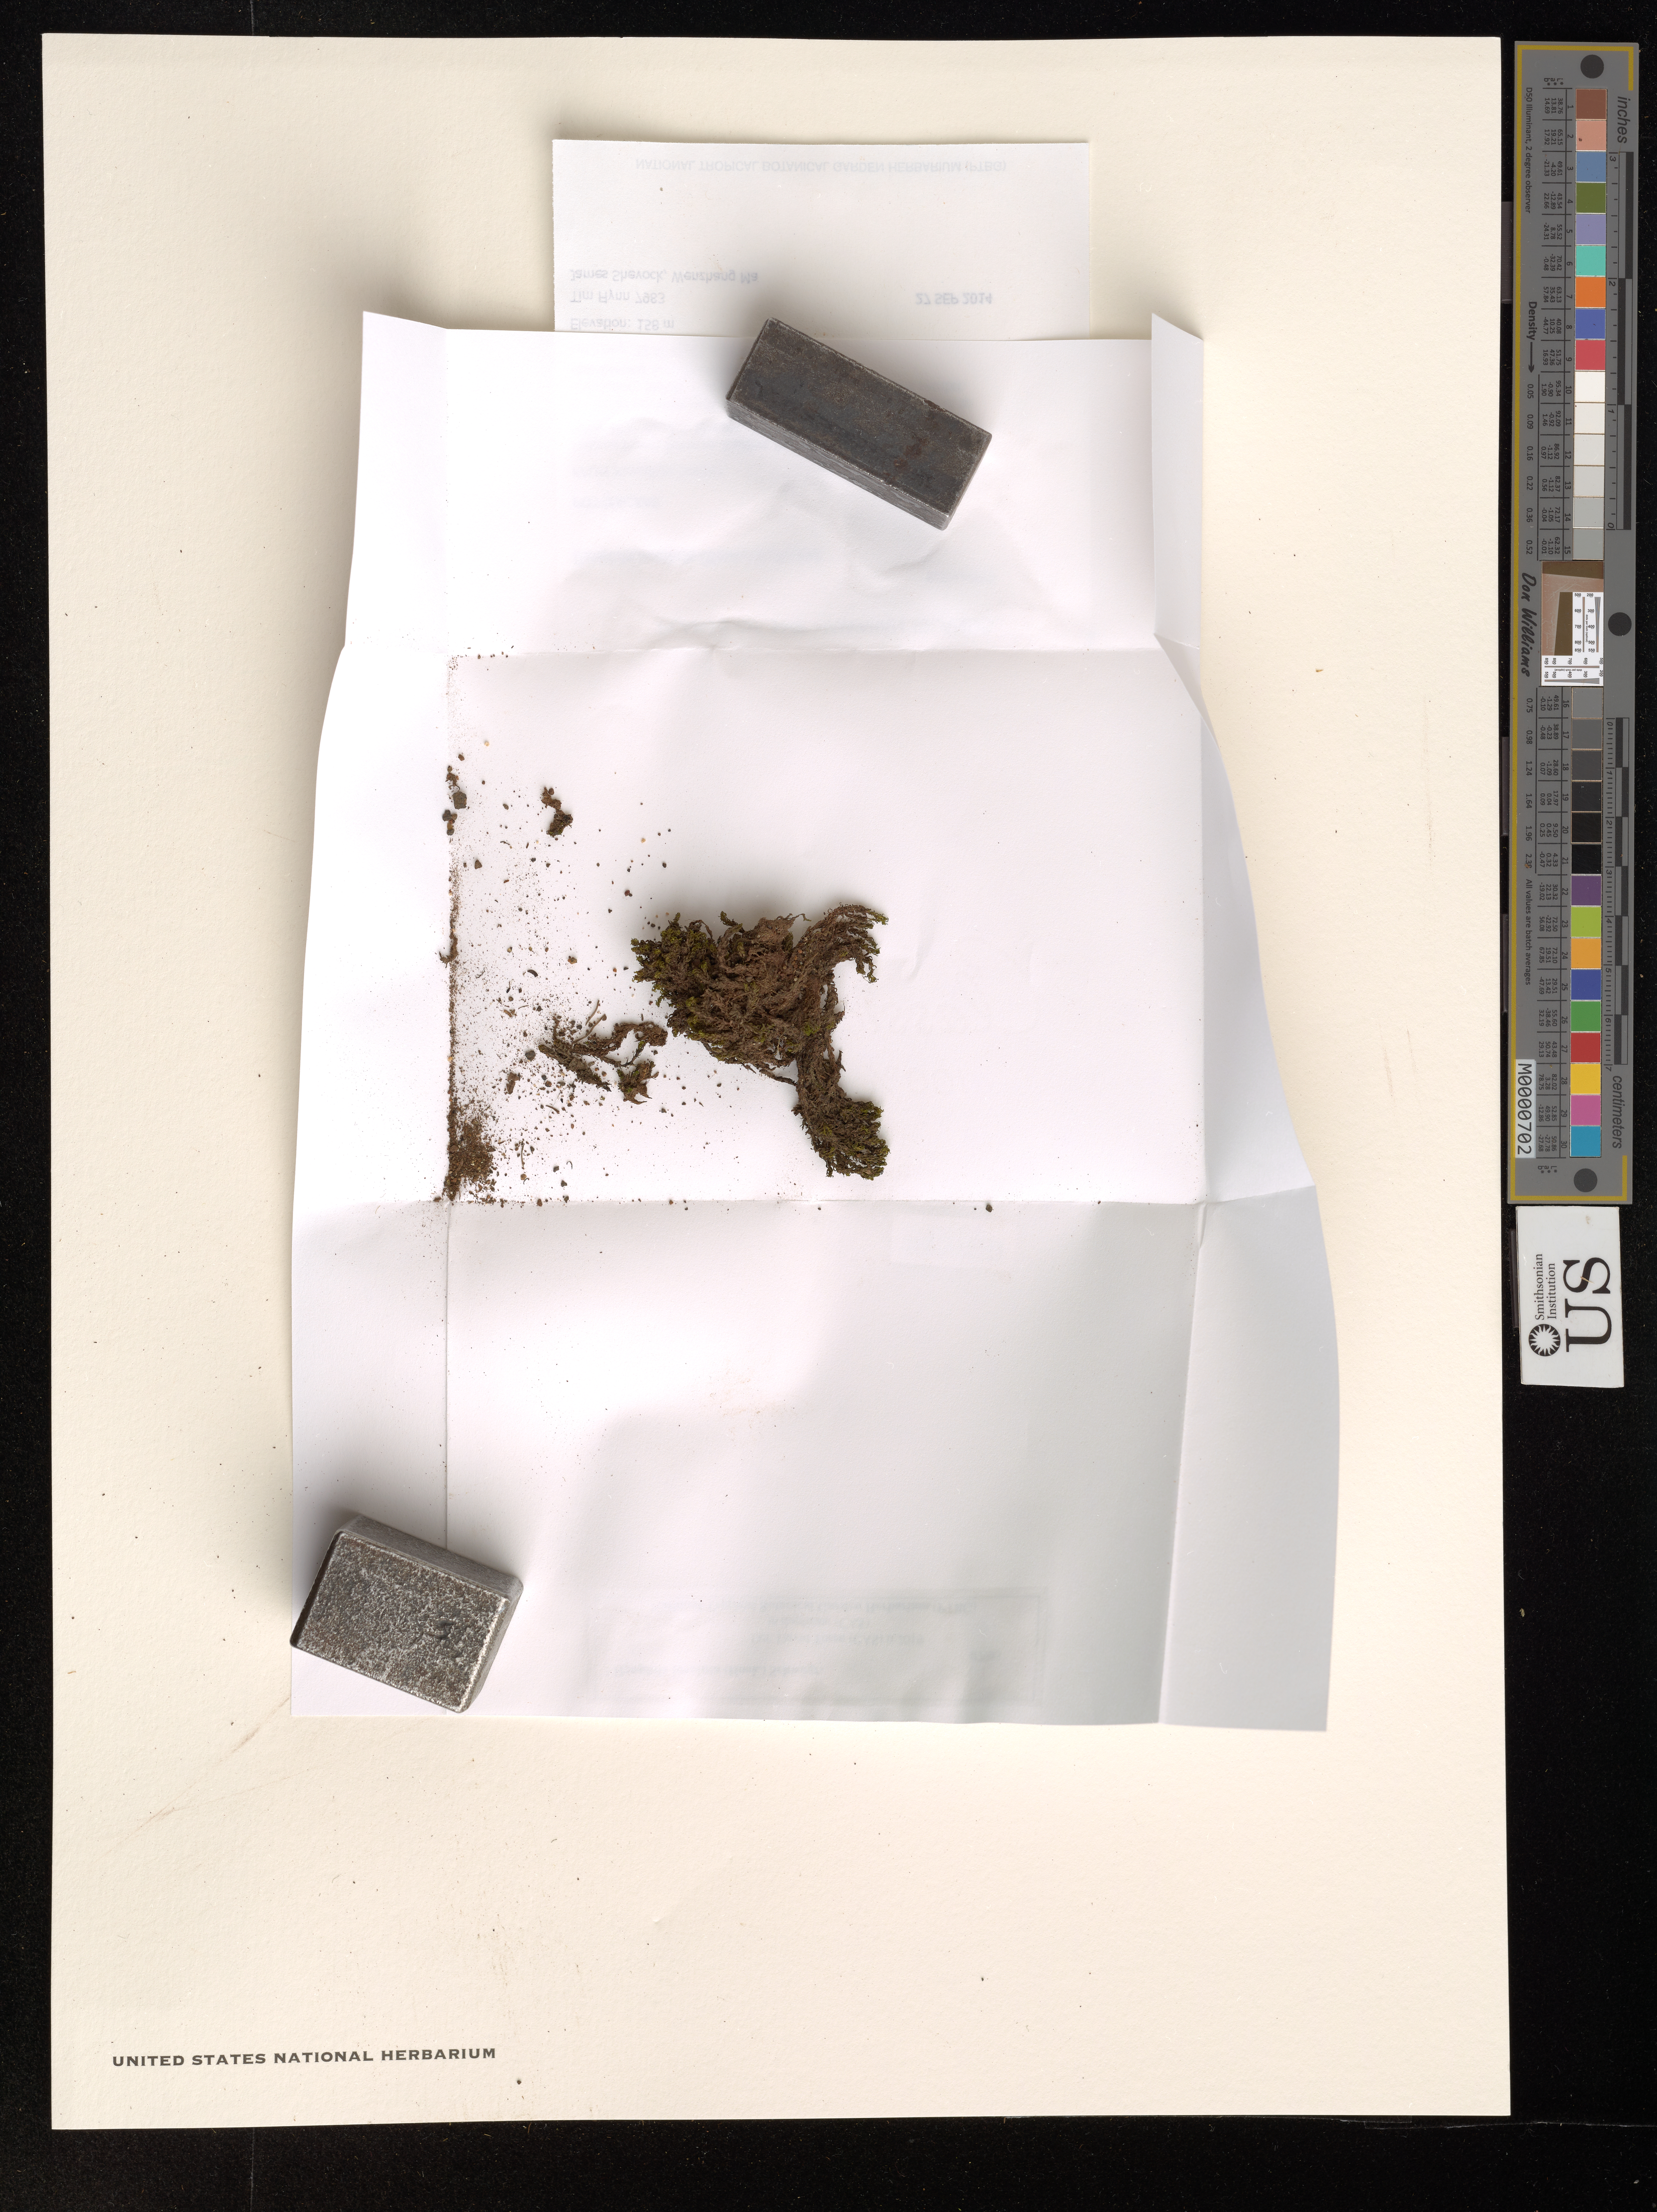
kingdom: Plantae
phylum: Bryophyta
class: Bryopsida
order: Pottiales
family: Pottiaceae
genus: Hyophila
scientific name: Hyophila involuta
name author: (Hook.) A. Jaeger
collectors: T. Flynn & M. Wenzhang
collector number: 7983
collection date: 2014-09-27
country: United States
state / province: Hawaii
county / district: Kaui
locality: The Hawaii Islands. Kauai Kawaihau District. Halelea Forest Reserve. Keahua Forestry Arboretum, Kuamoo Road (Hwy 580). Keahua Stream.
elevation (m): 158